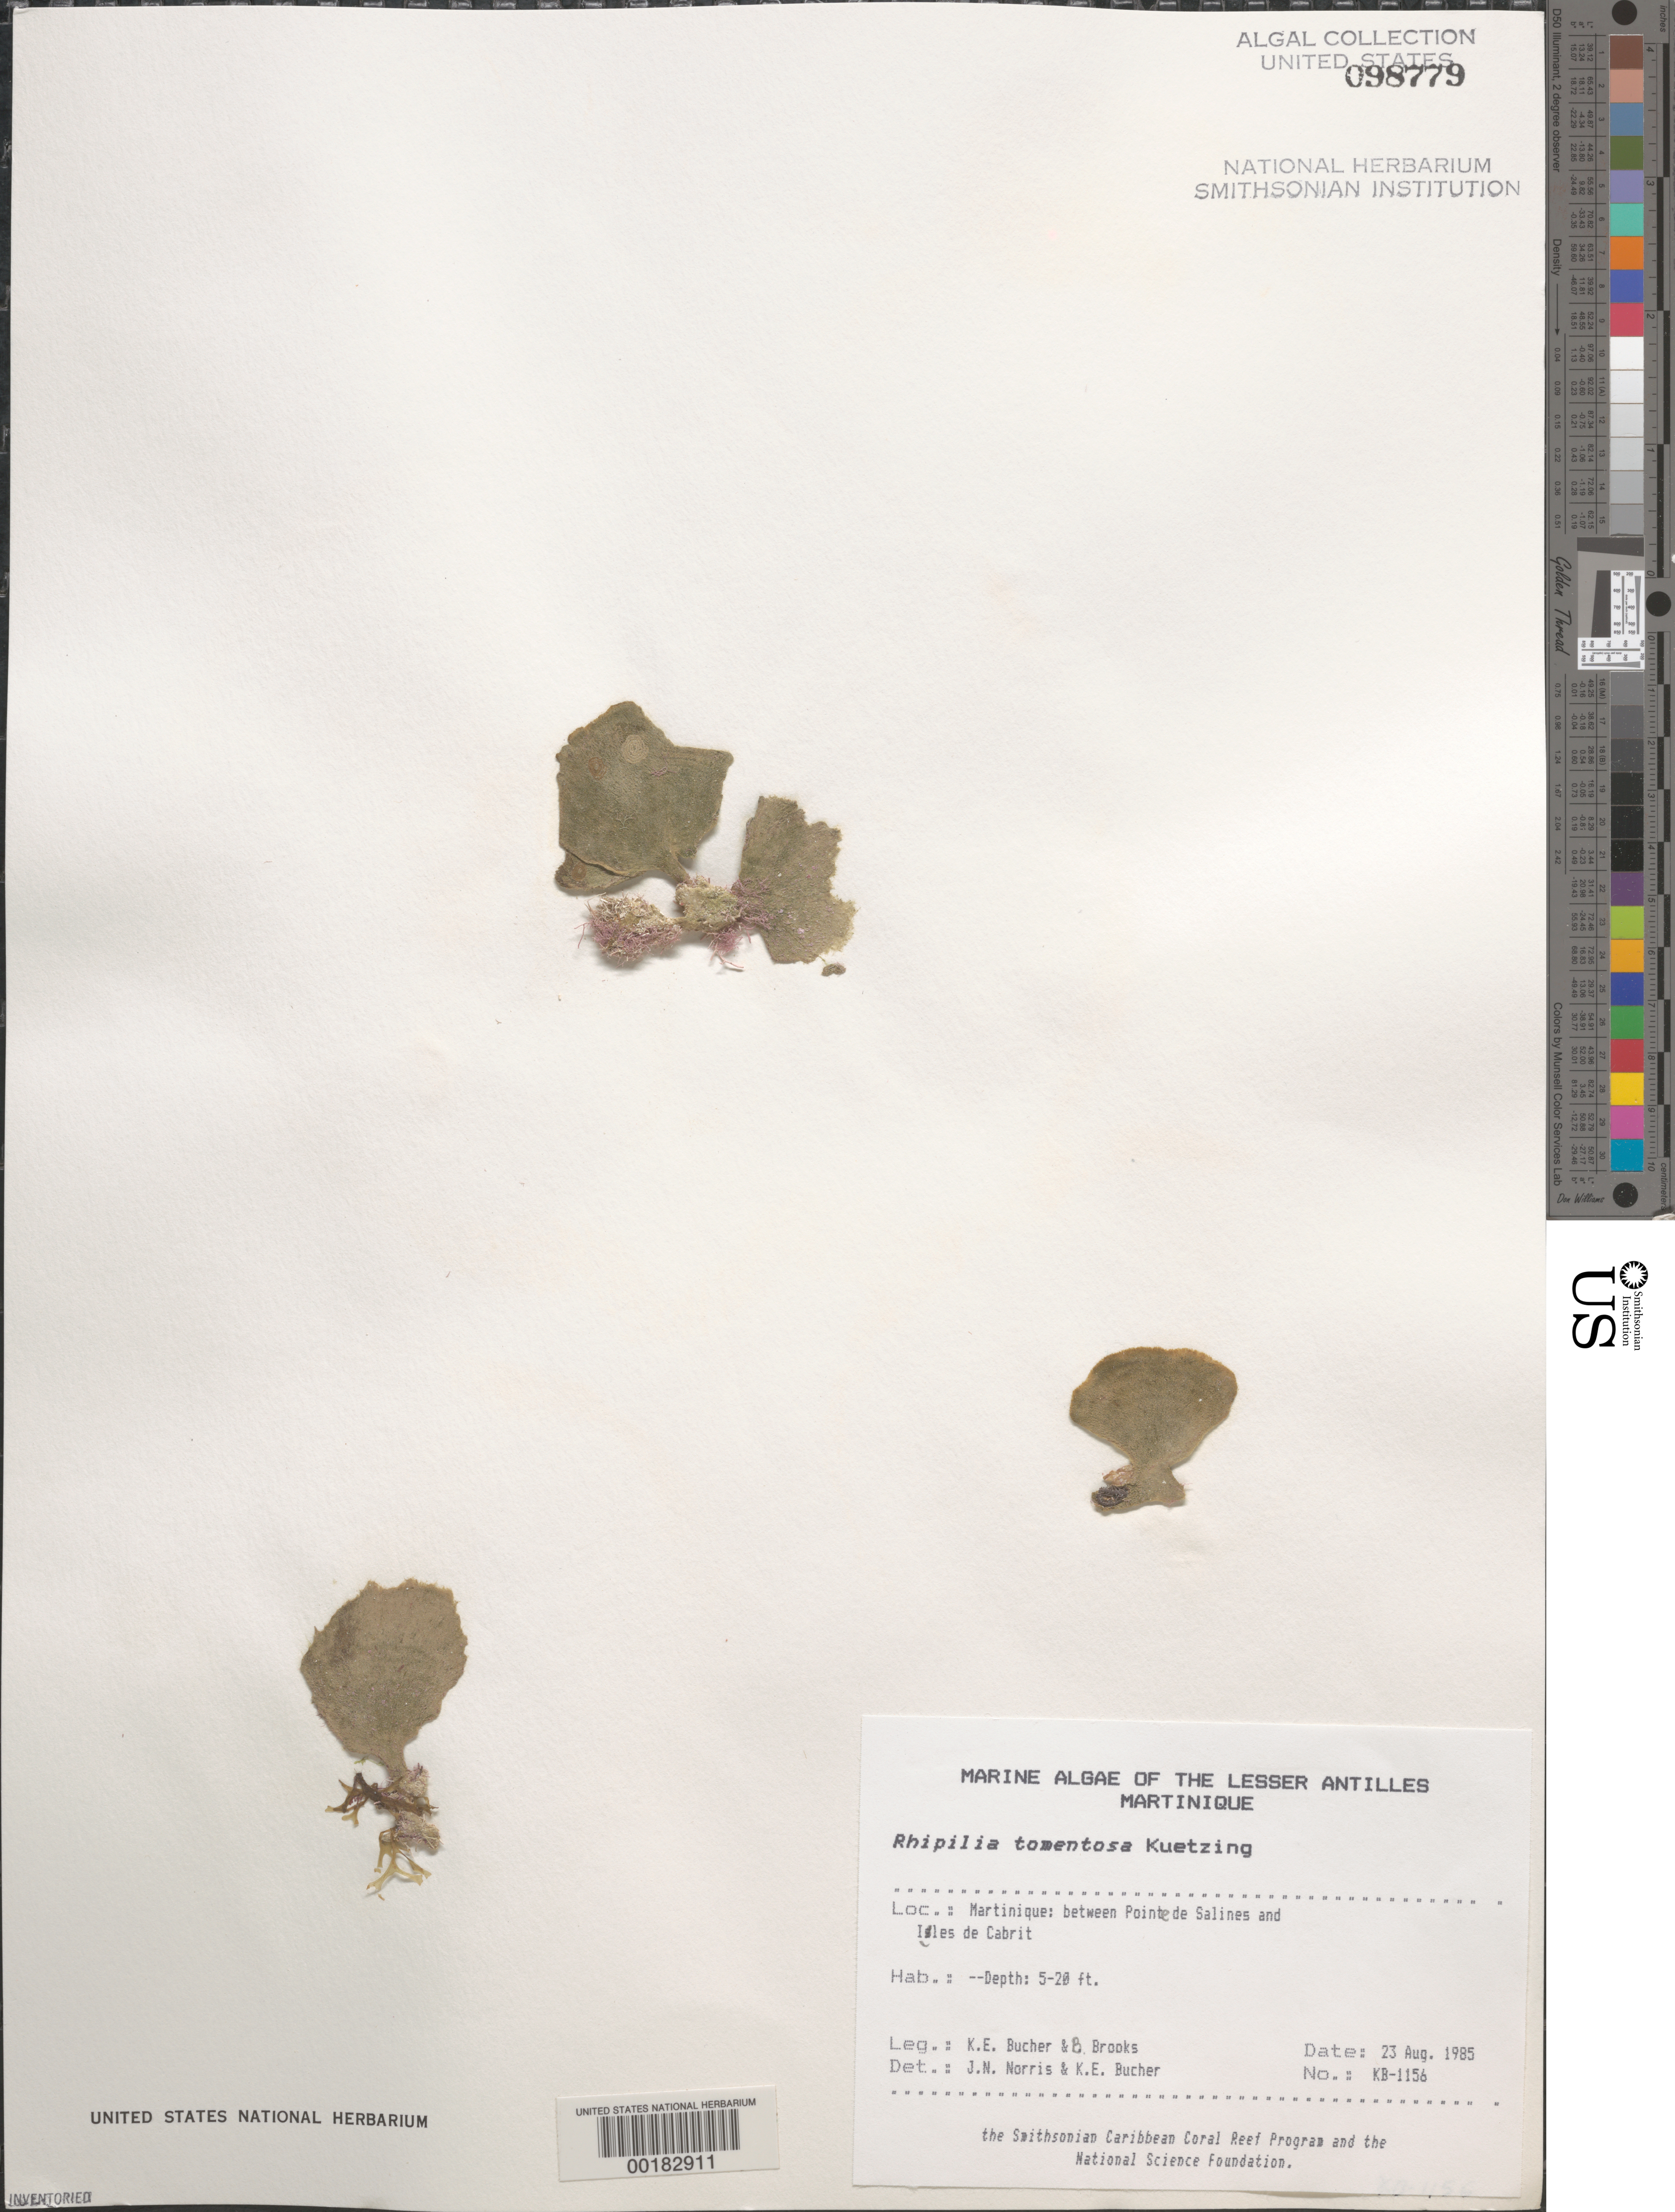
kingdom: Plantae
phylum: Chlorophyta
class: Ulvophyceae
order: Bryopsidales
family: Rhipiliaceae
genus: Rhipilia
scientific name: Rhipilia tomentosa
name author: Kütz.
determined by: Norris, J. N.; Bucher, K. E.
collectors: K. E. Bucher & B. Brooks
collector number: Kb-1156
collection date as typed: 23 Aug 1985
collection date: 1985-08-23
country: Martinique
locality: Between Pointe de Salines and Iles de Cabrit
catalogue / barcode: US 98779